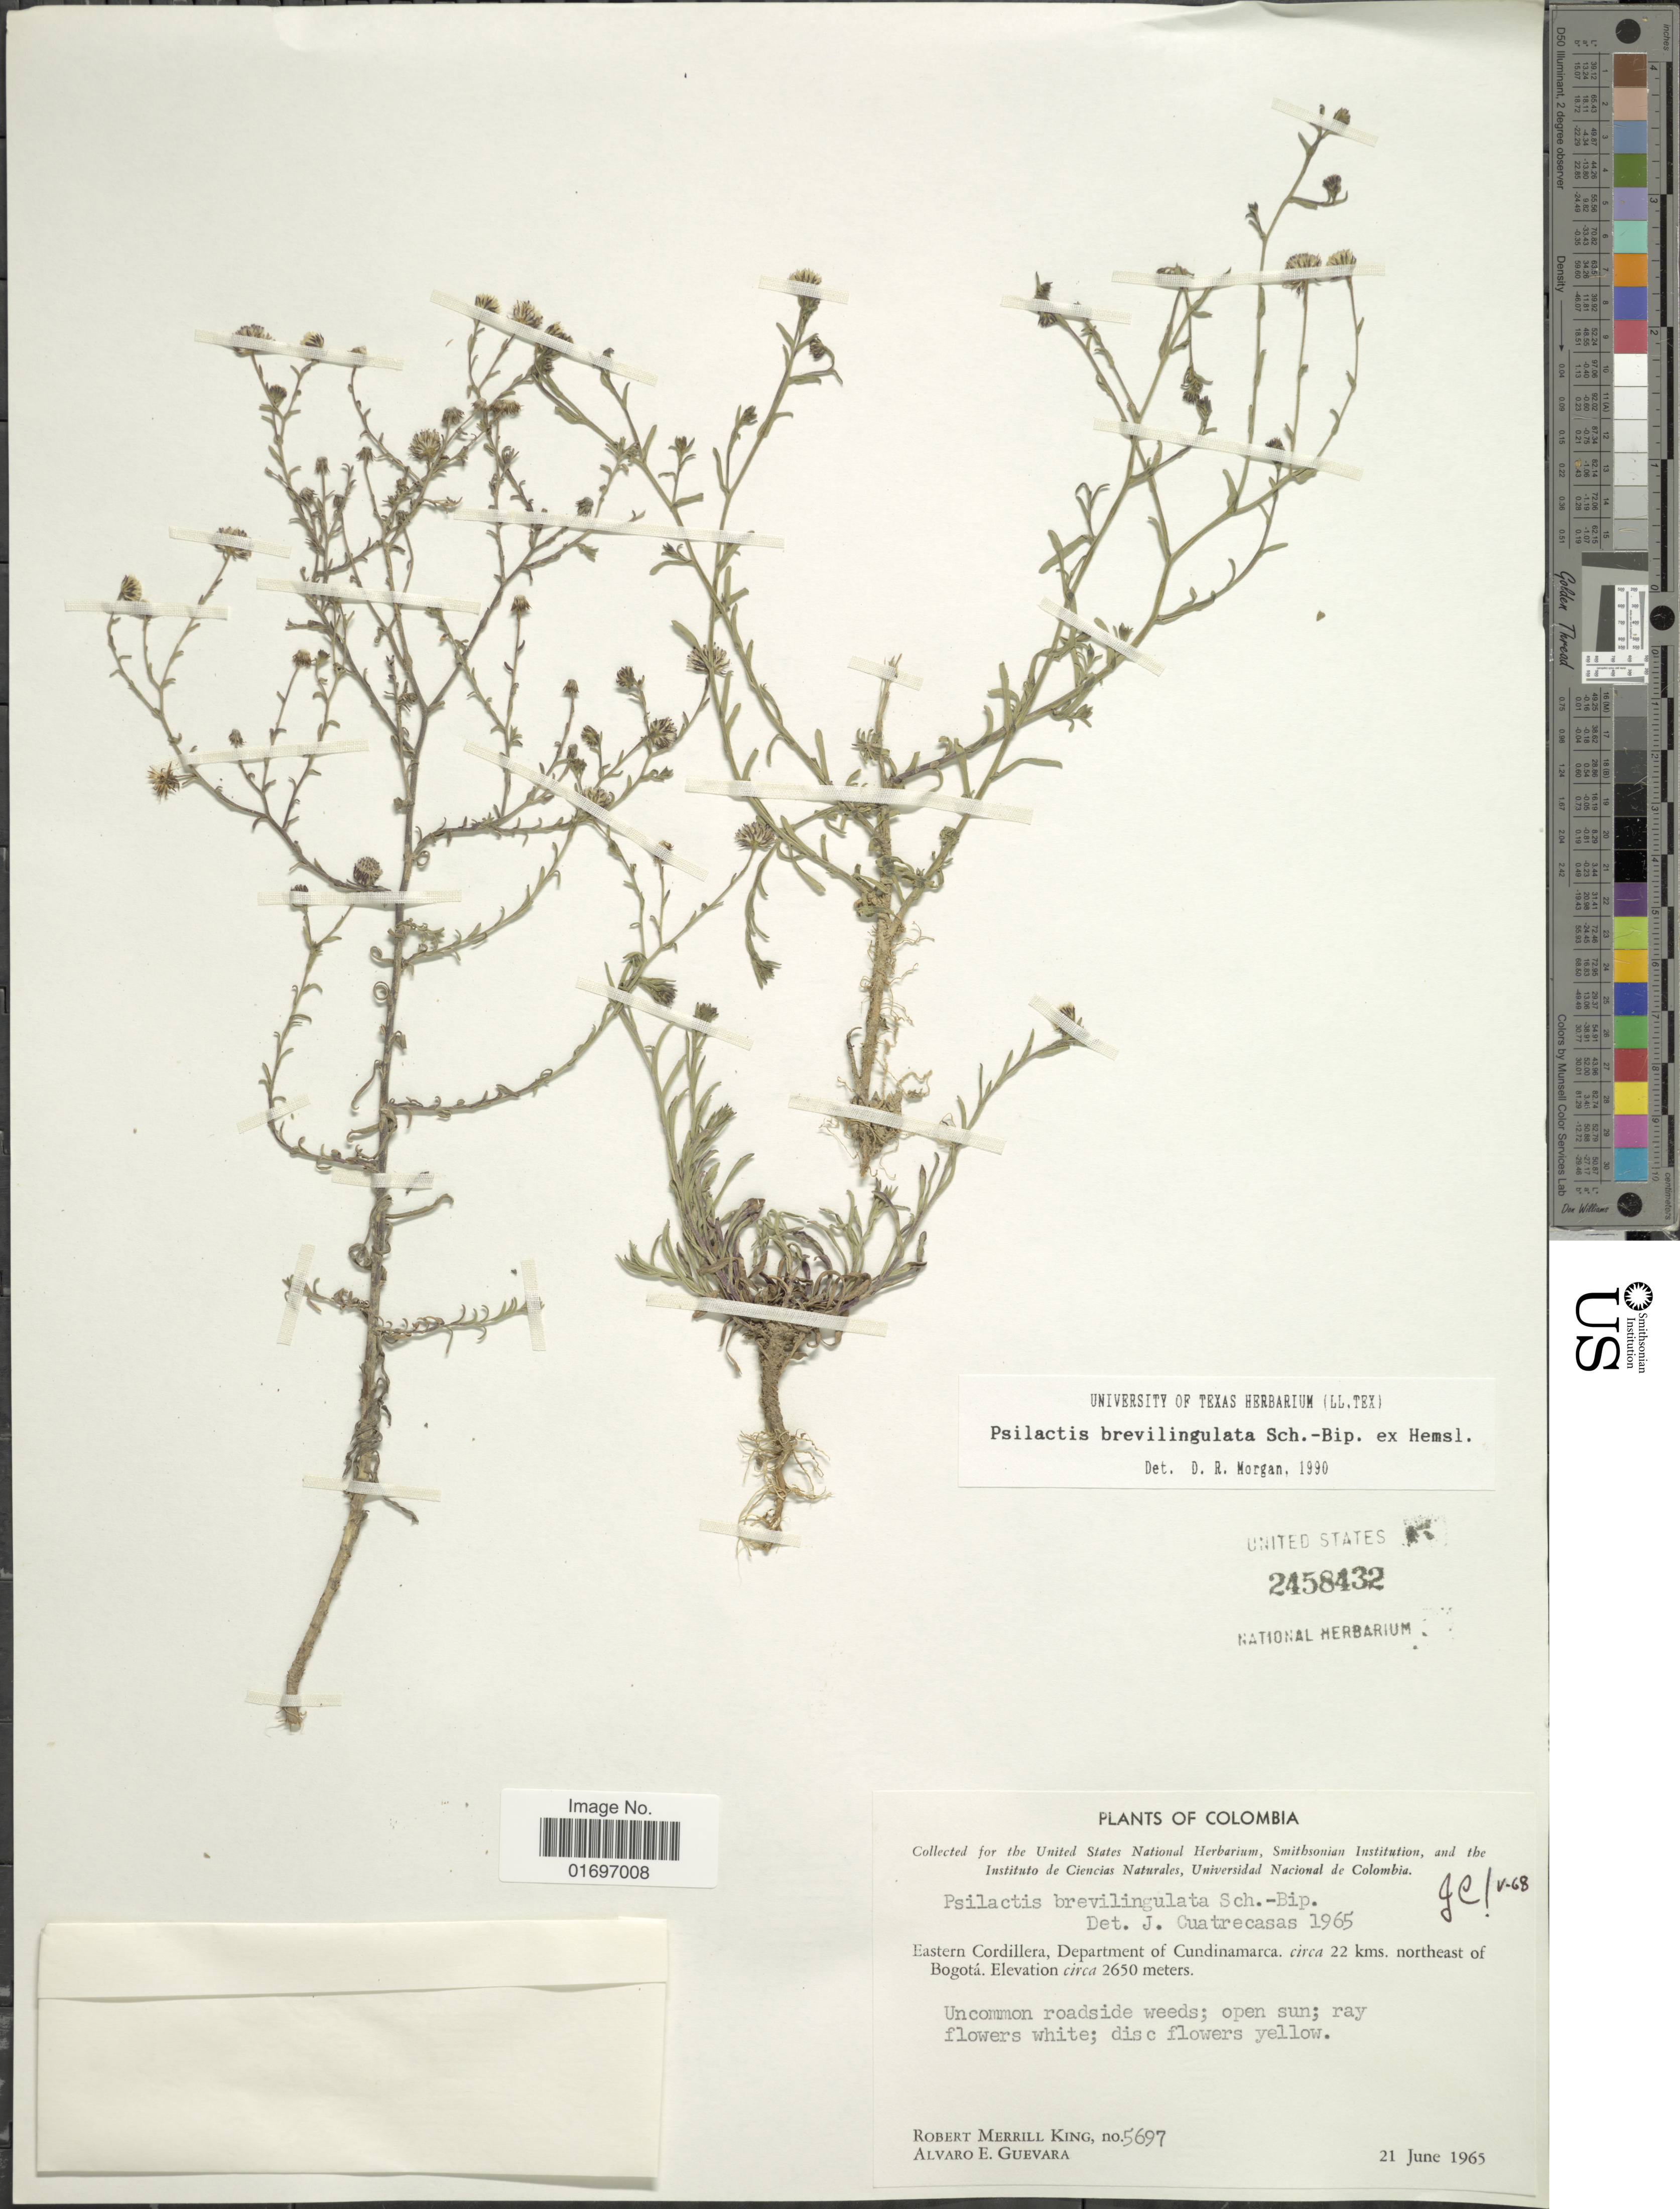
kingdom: Plantae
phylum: Tracheophyta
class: Magnoliopsida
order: Asterales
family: Asteraceae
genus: Psilactis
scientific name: Psilactis brevilingulata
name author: Sch. Bip. ex Hemsl.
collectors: R. M. King & A. E. Guevara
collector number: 5697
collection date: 1965-06-21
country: Colombia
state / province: Cundinamarca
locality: Eastern Cordillera, Department of Cundinamarca, circa 22 kms. northeast of Bogotá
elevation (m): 2650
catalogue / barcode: US 2458432